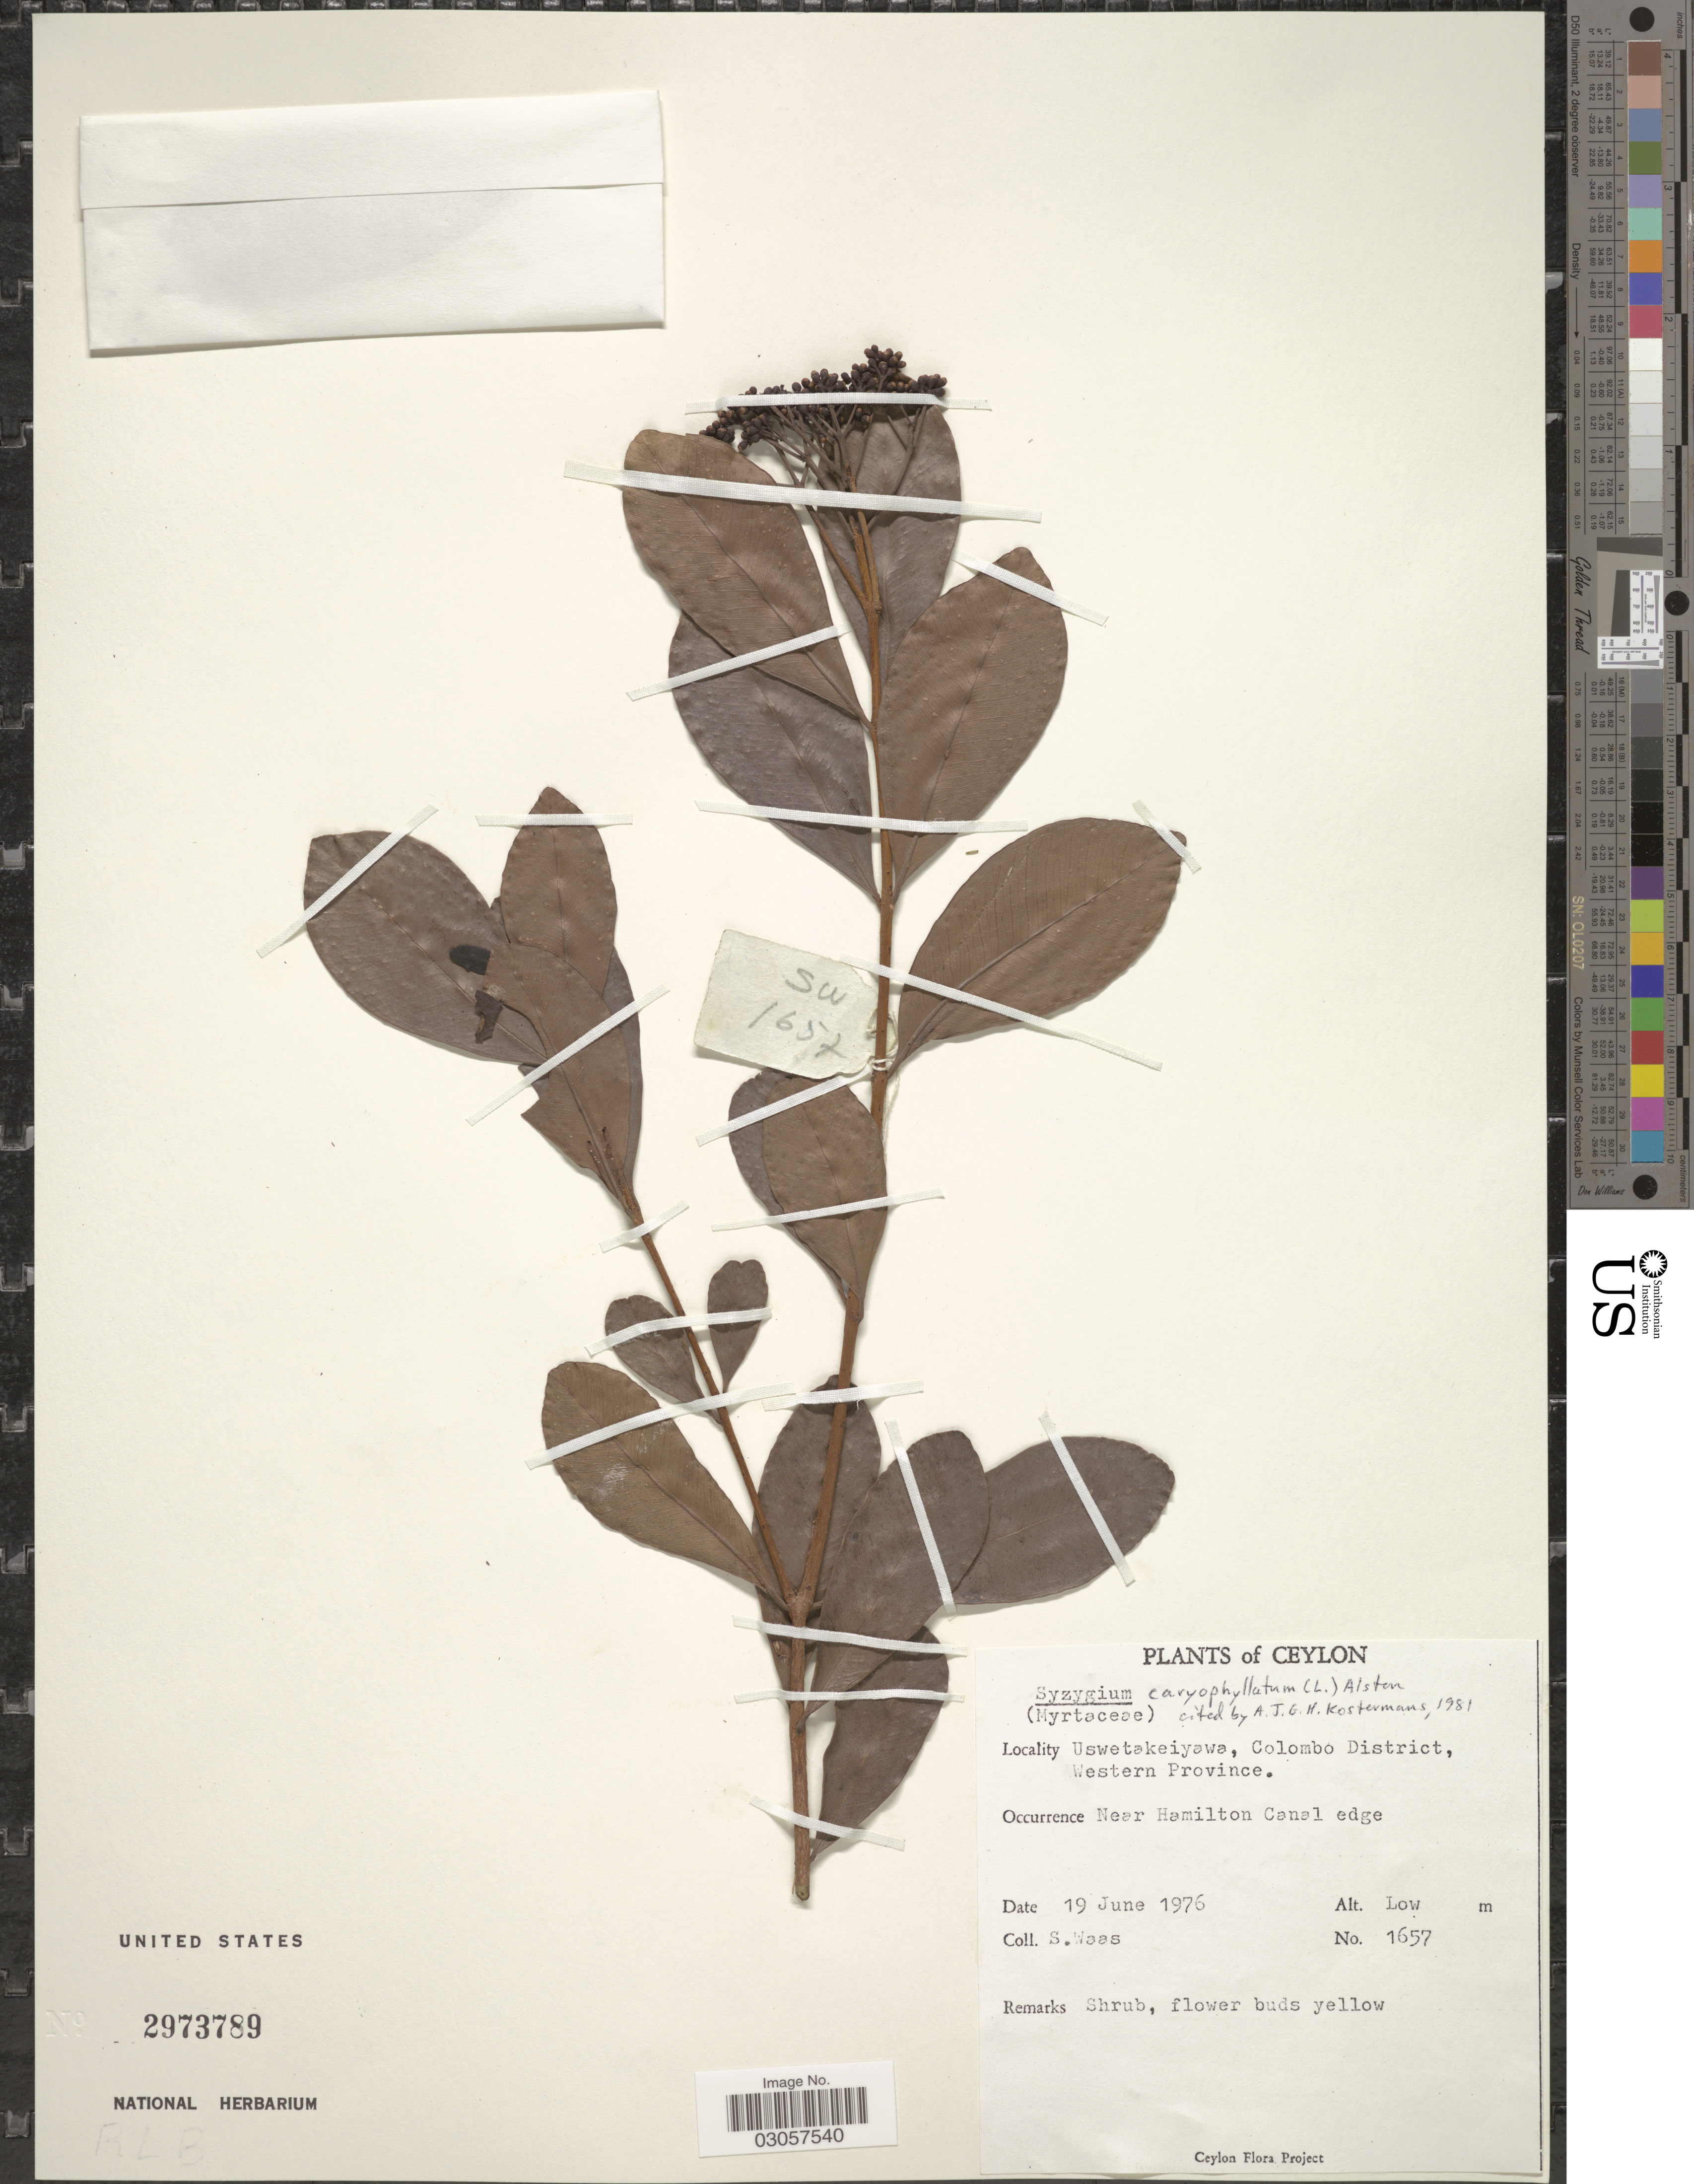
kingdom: Plantae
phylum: Tracheophyta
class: Magnoliopsida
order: Myrtales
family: Myrtaceae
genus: Syzygium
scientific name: Syzygium caryophyllatum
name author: (L.) Alston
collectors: S. Wass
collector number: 1657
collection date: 1976-06-19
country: Sri Lanka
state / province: Western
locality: Ceylon, Uswetakeiyawa, Colombo District, Western Province, near Hamilton Canal edge.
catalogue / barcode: US 2973789